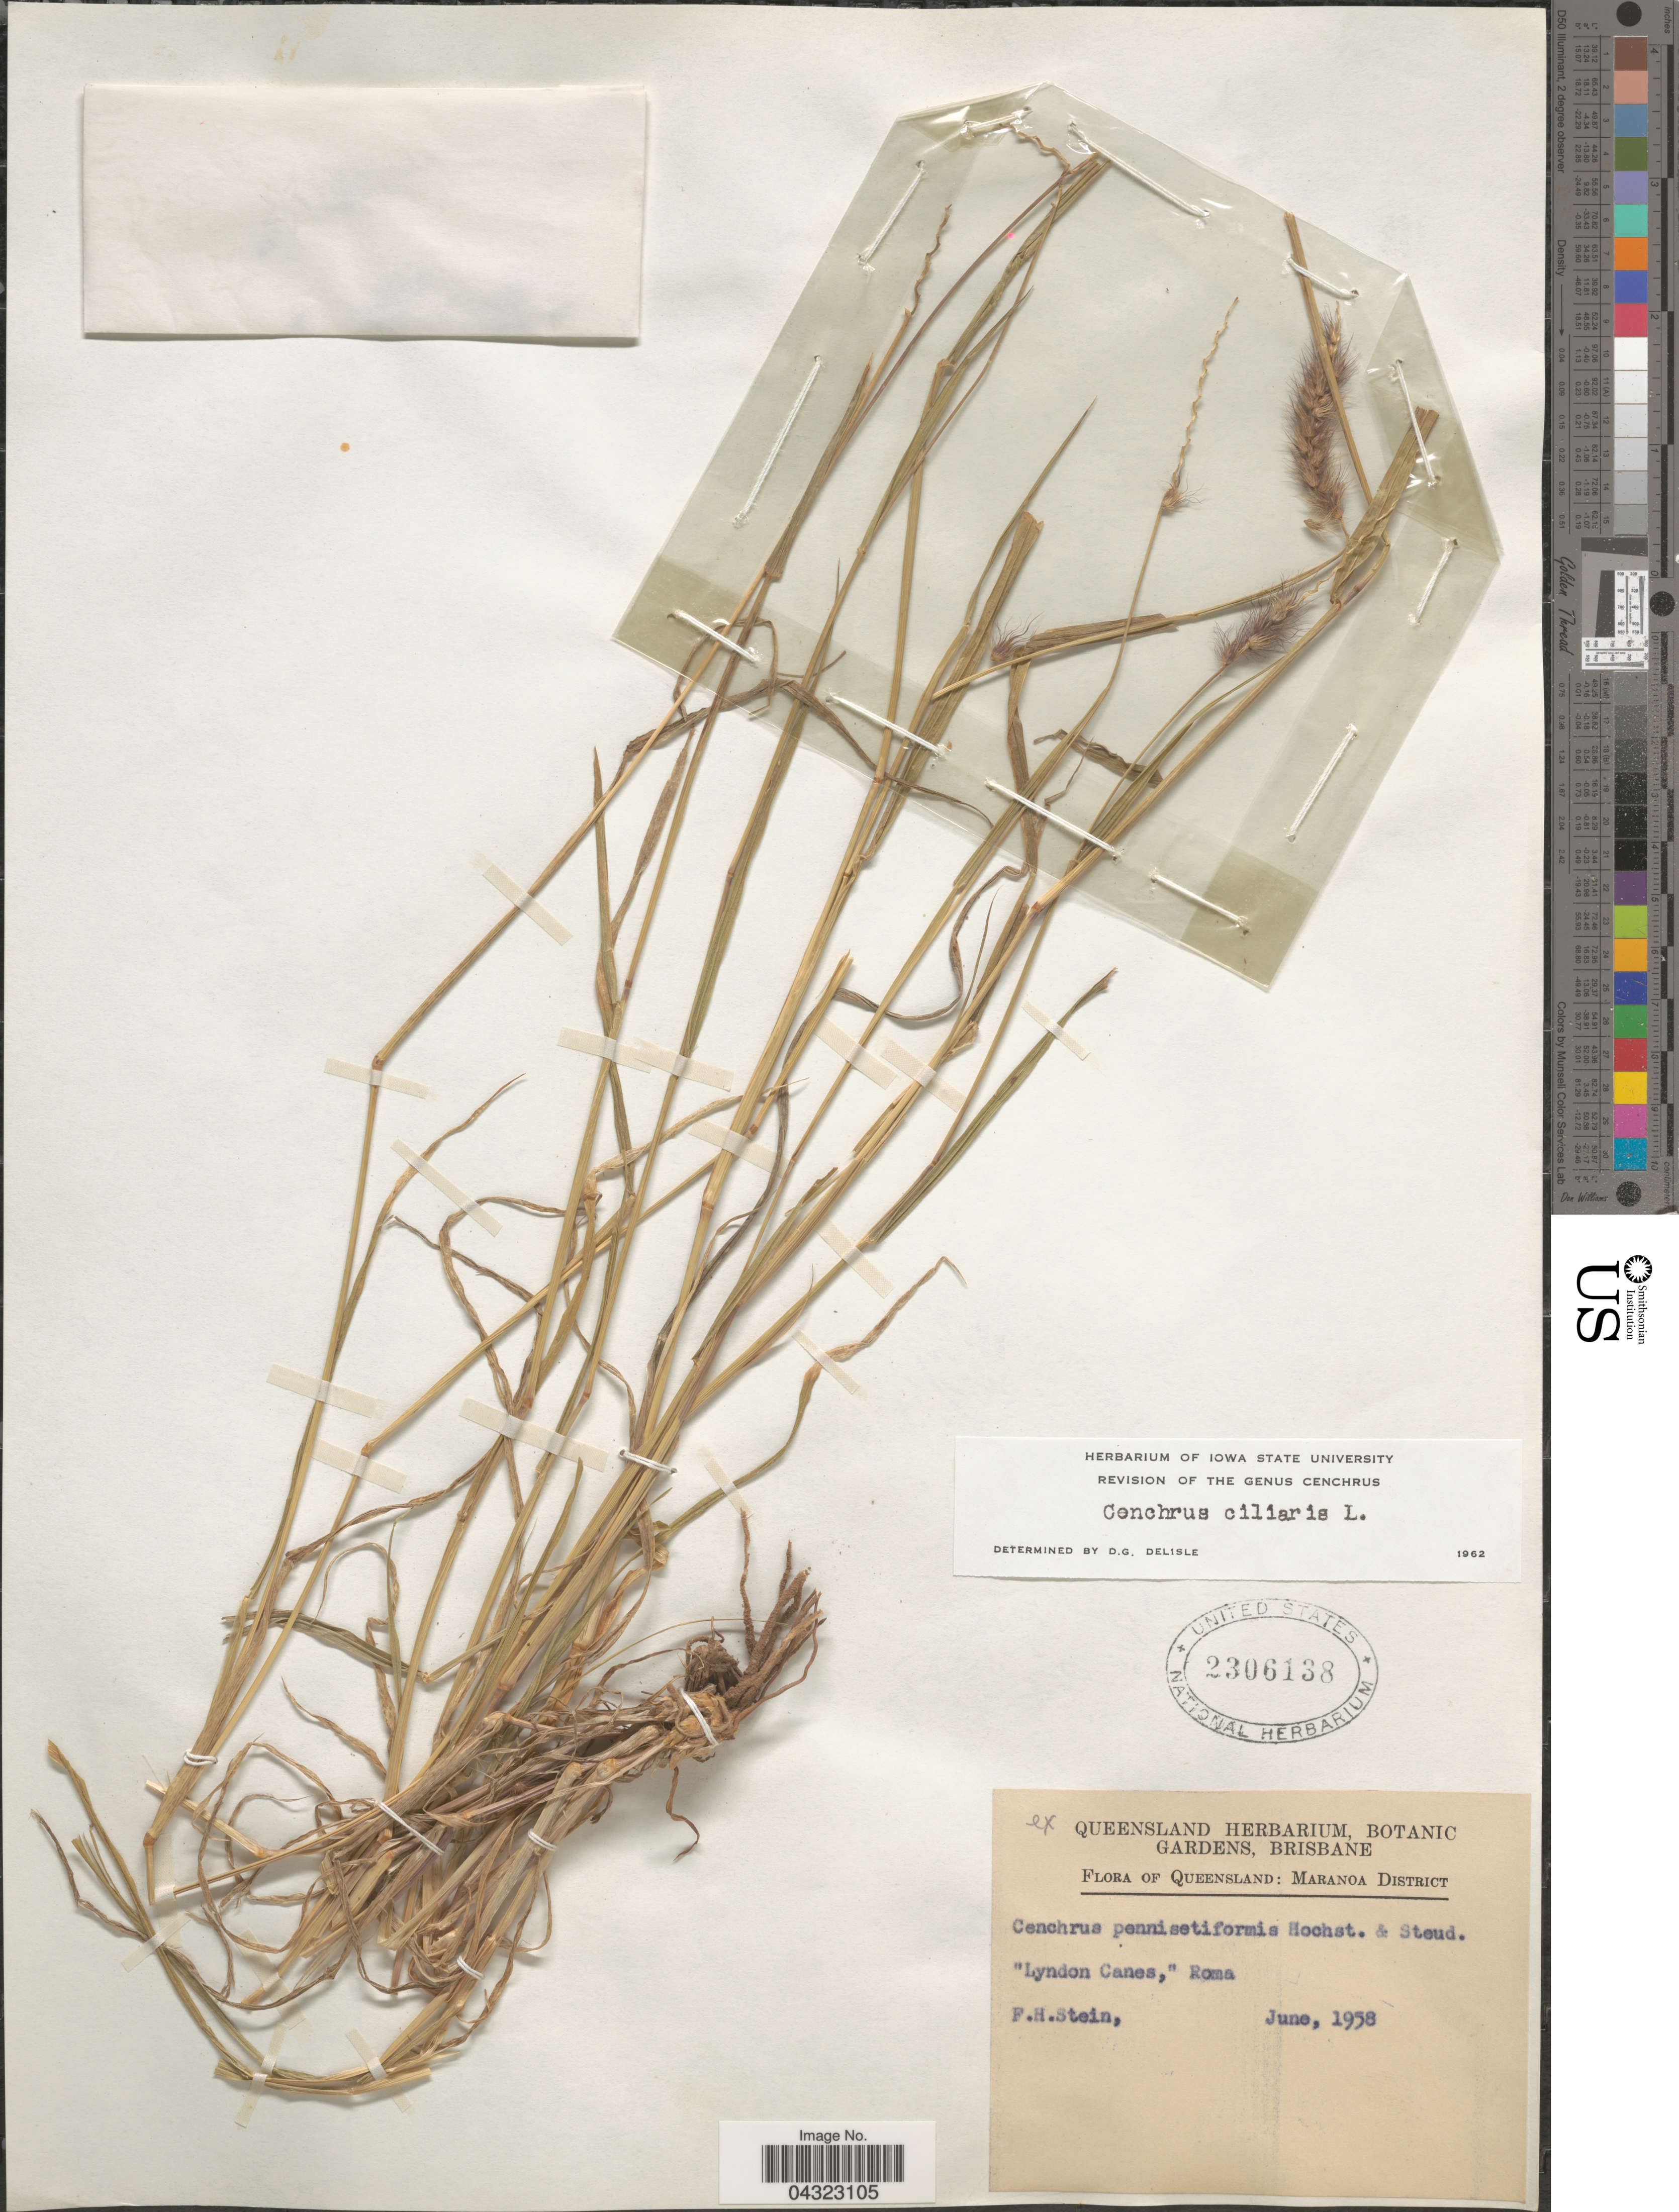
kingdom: Plantae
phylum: Tracheophyta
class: Liliopsida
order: Poales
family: Poaceae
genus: Cenchrus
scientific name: Cenchrus pennisetiformis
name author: Hochst. & Steud. ex Steud.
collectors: F. Stein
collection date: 1958-06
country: Australia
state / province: Queensland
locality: Maranoa District. "Lyndon Canes," Roma.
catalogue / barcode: US 2306138